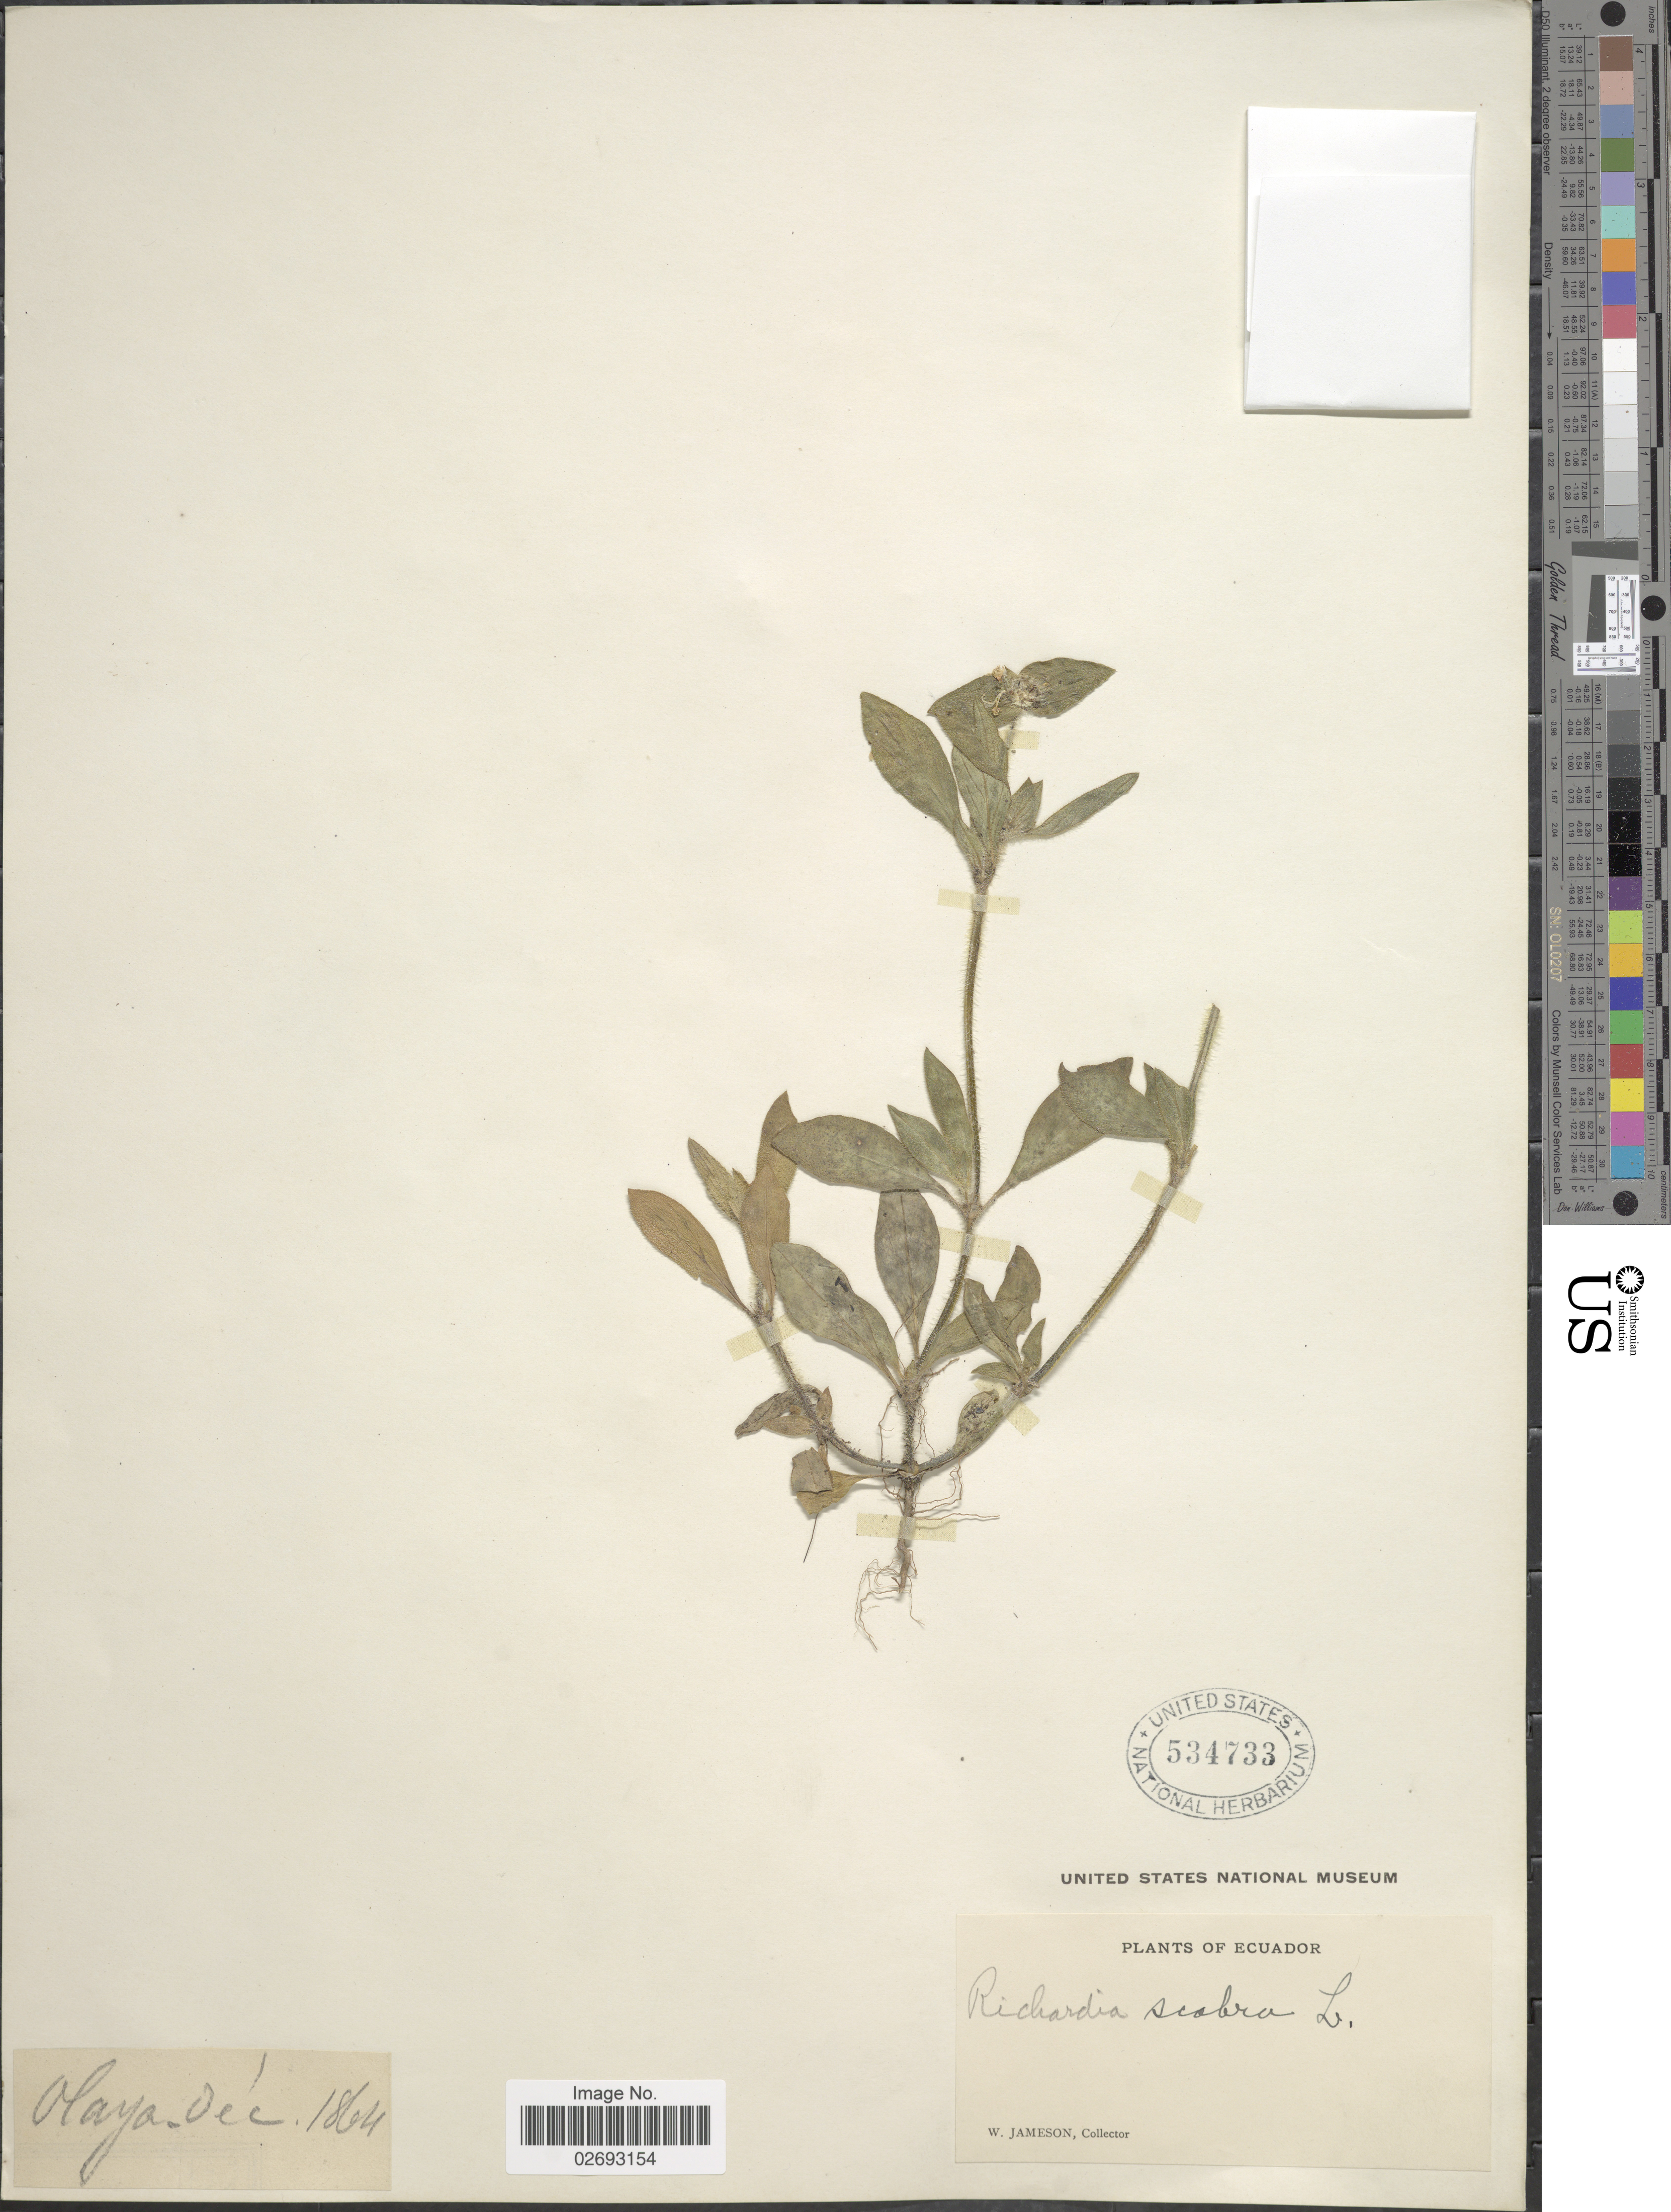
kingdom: Plantae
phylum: Tracheophyta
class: Magnoliopsida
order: Gentianales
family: Rubiaceae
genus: Richardia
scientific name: Richardia scabra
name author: L.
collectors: W. Jameson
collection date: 1864-12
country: Ecuador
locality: Olaya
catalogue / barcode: US 534733